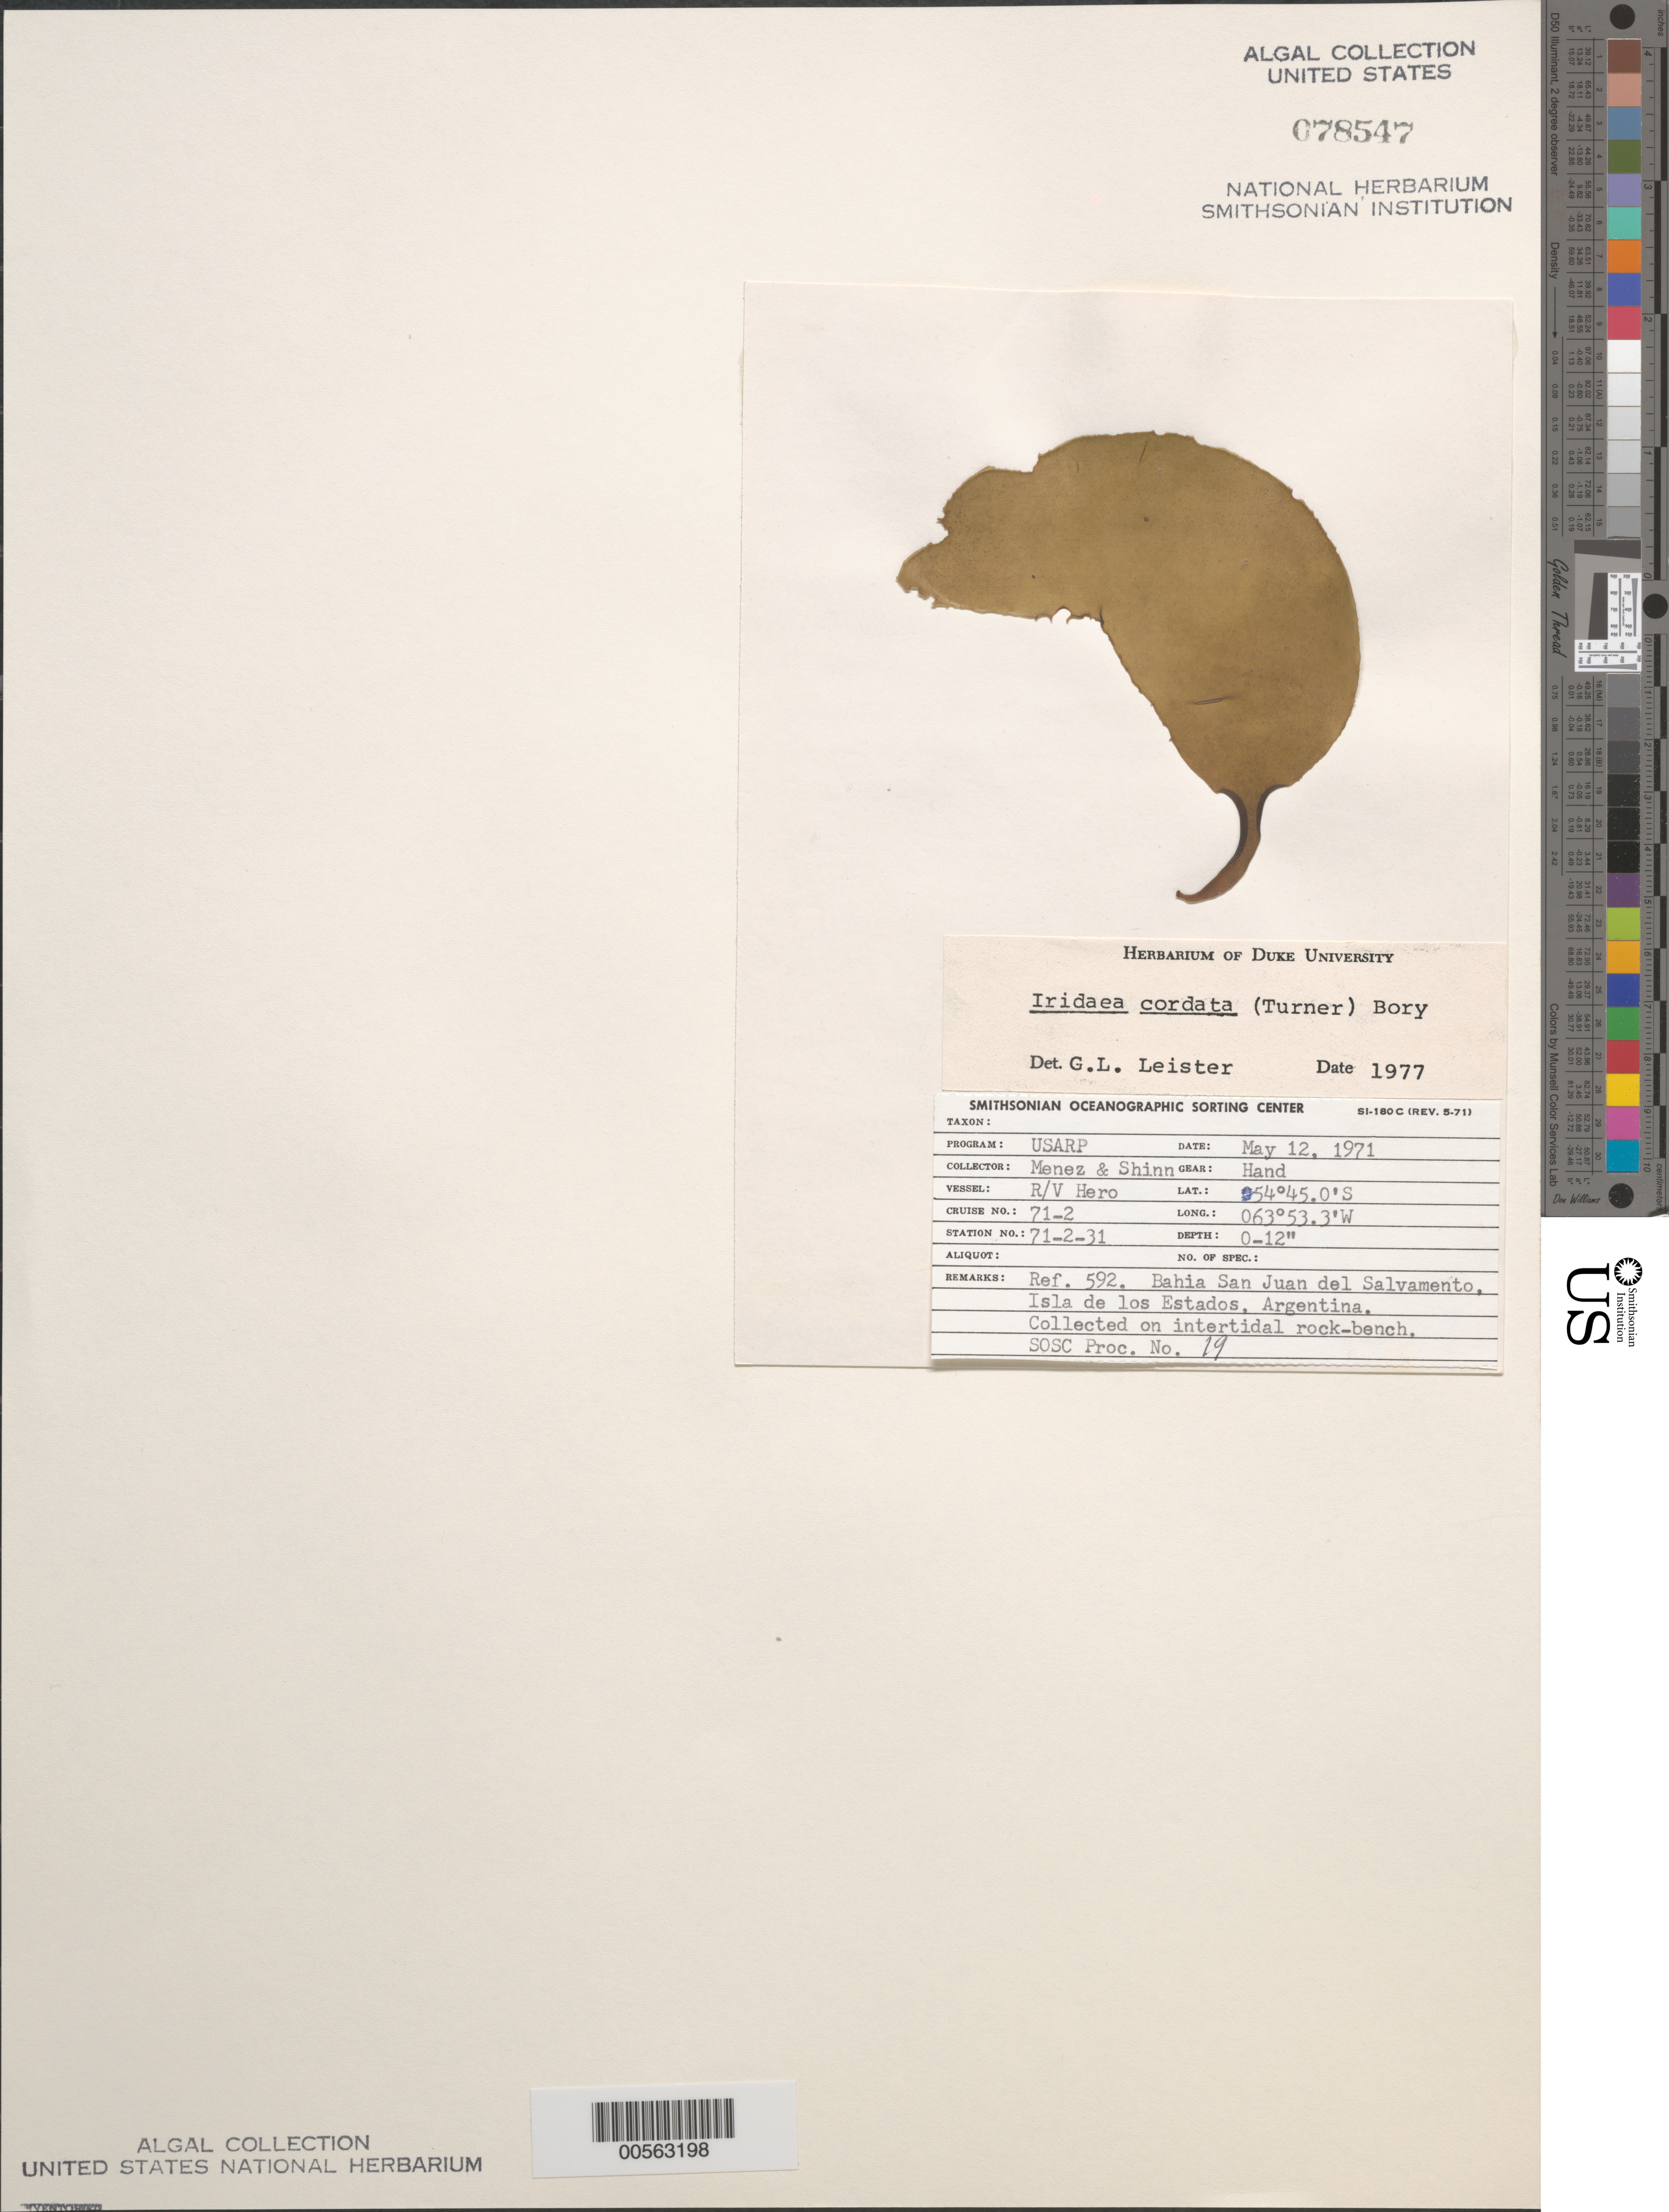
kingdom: Plantae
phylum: Rhodophyta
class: Florideophyceae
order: Gigartinales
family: Gigartinaceae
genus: Iridaea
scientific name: Iridaea cordata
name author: (Turner) Bory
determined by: Leister, G. L.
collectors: Meñez & -. Shinn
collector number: Station 71-2-31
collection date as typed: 12 May 1971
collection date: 1971-05-12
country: Argentina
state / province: Tierra del Fuego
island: Isla de los Estados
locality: Bahia San Juan del Salvamento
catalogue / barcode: US 78547